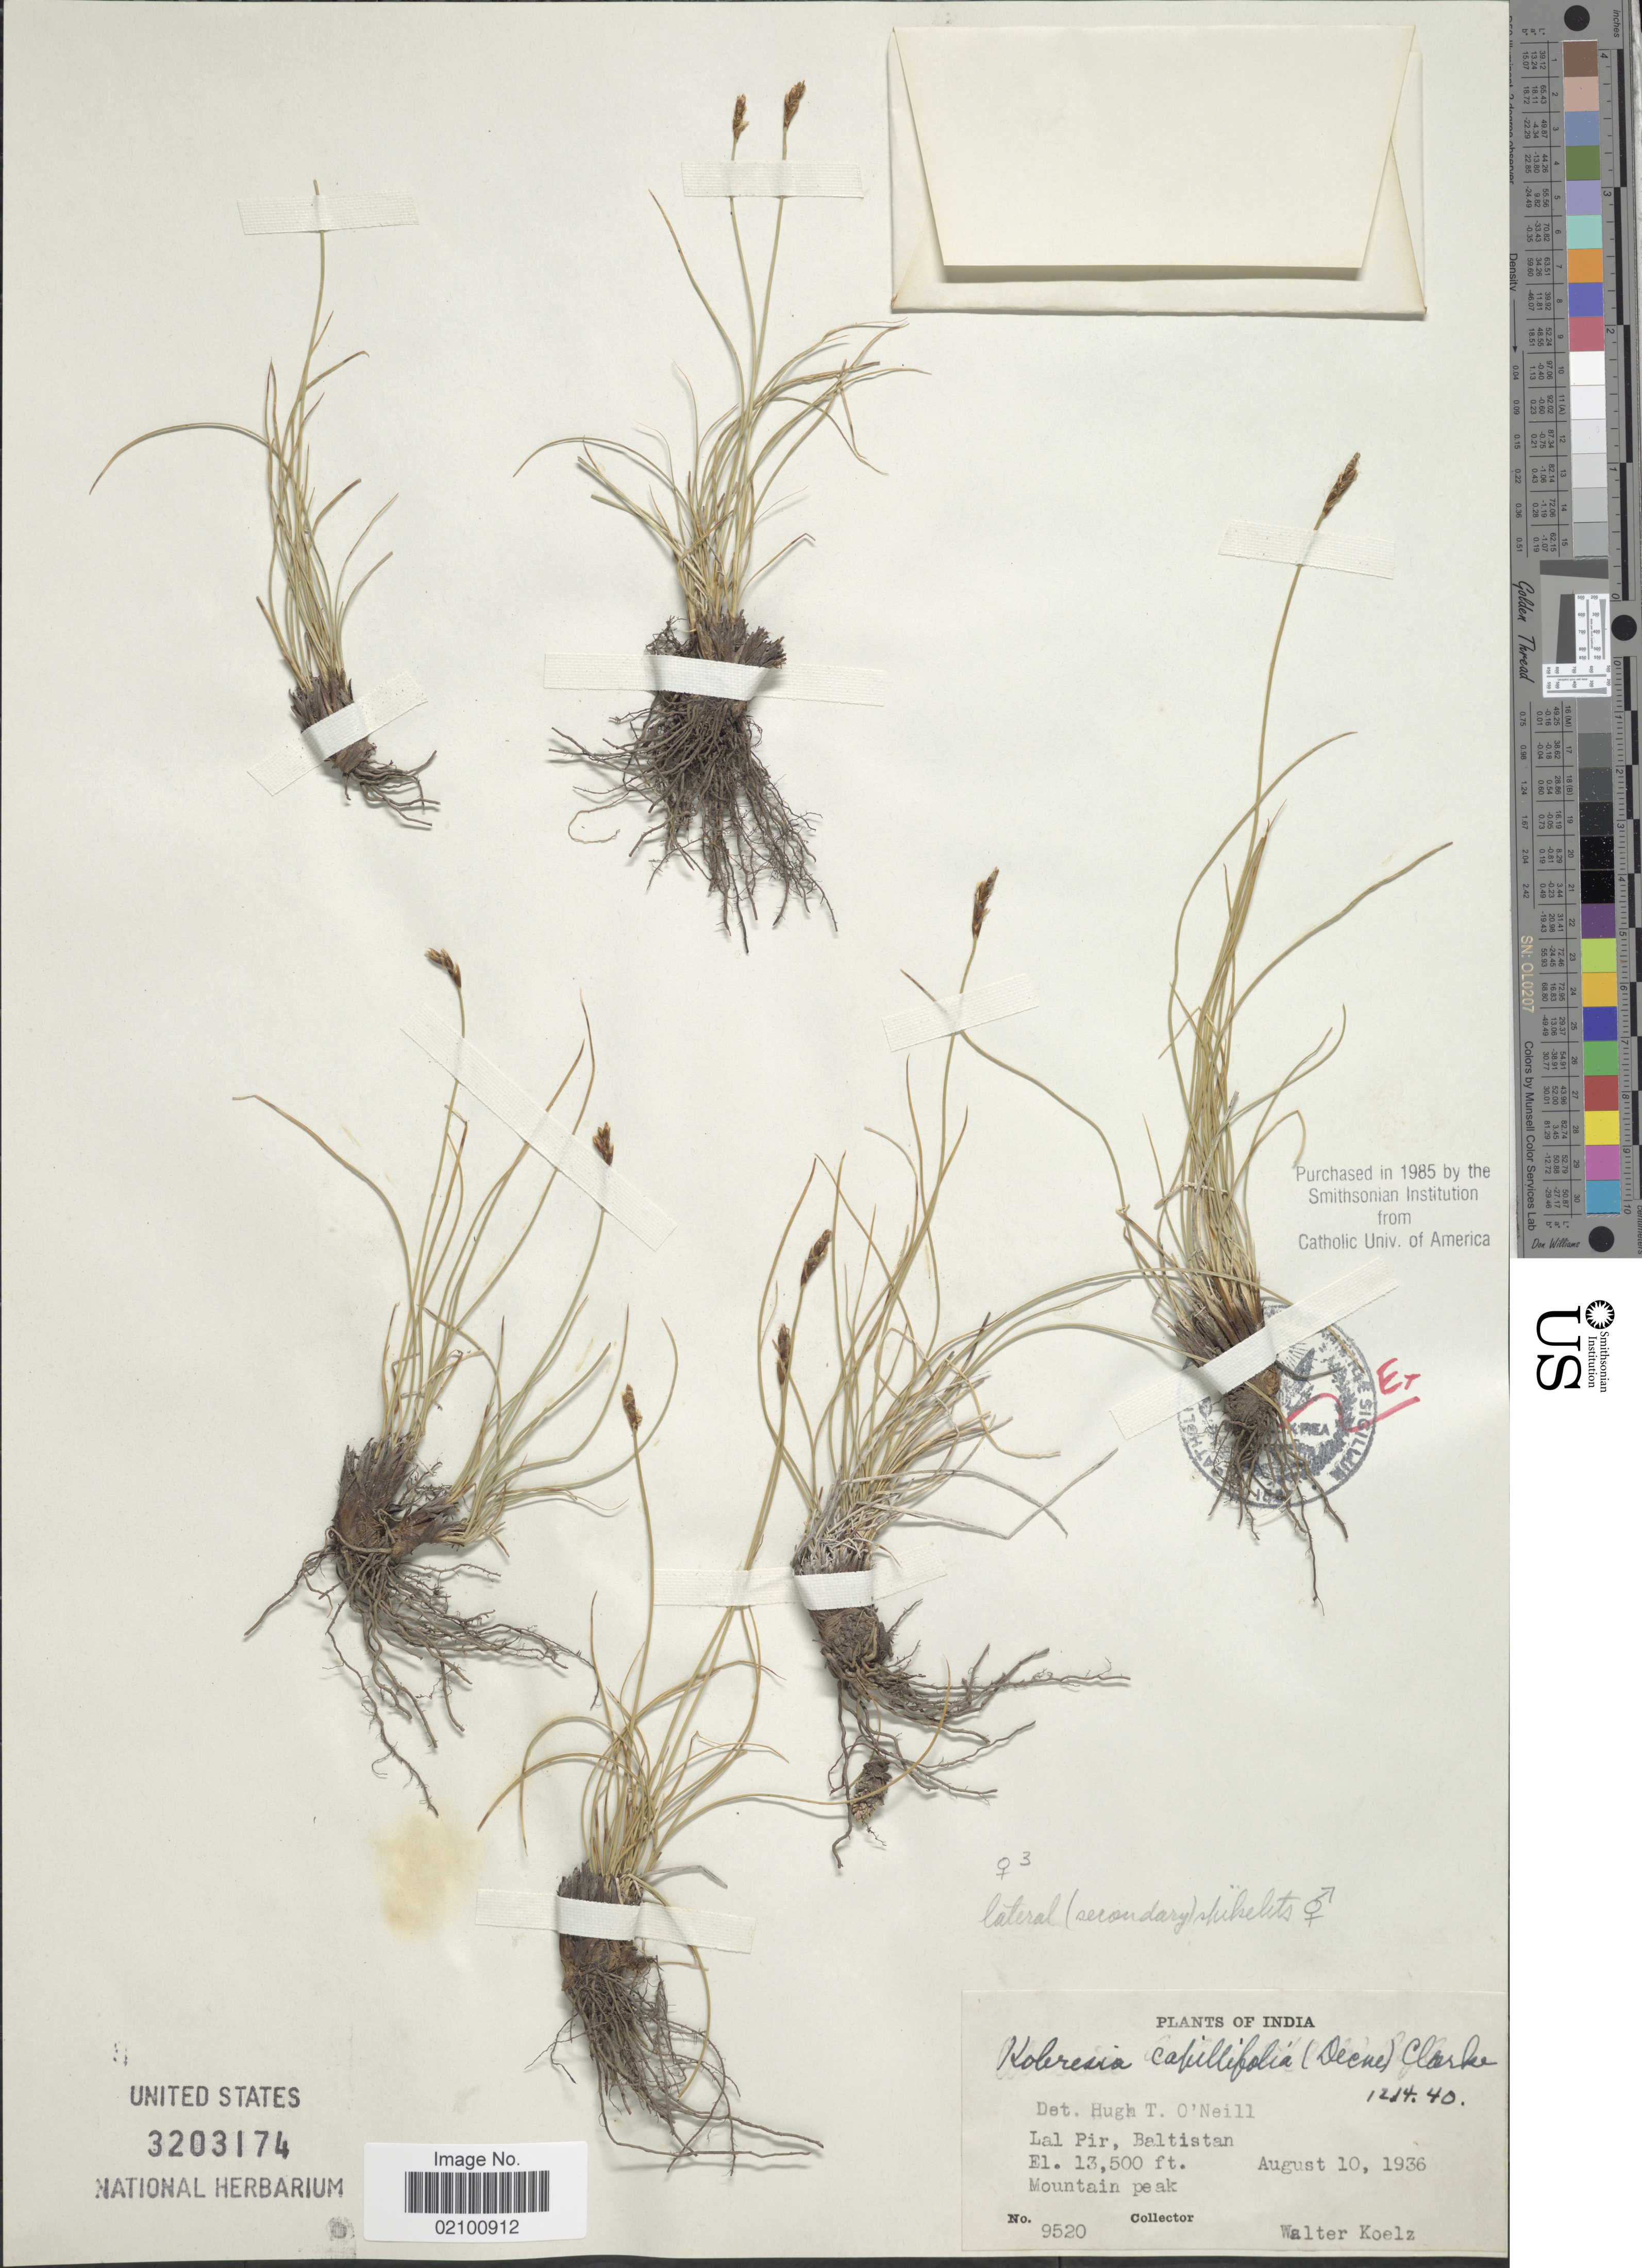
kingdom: Plantae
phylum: Tracheophyta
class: Liliopsida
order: Poales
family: Cyperaceae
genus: Carex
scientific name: Carex capillifolia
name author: (Decne.) S.R. Zhang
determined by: Strong, M. T., (US), Smithsonian Institution - National Museum of Natural History (UNITED STATES)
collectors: W. N. Koelz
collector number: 9520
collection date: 1936-08-10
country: India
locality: Lal Pir, Baltistan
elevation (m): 4115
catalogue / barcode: US 3203174